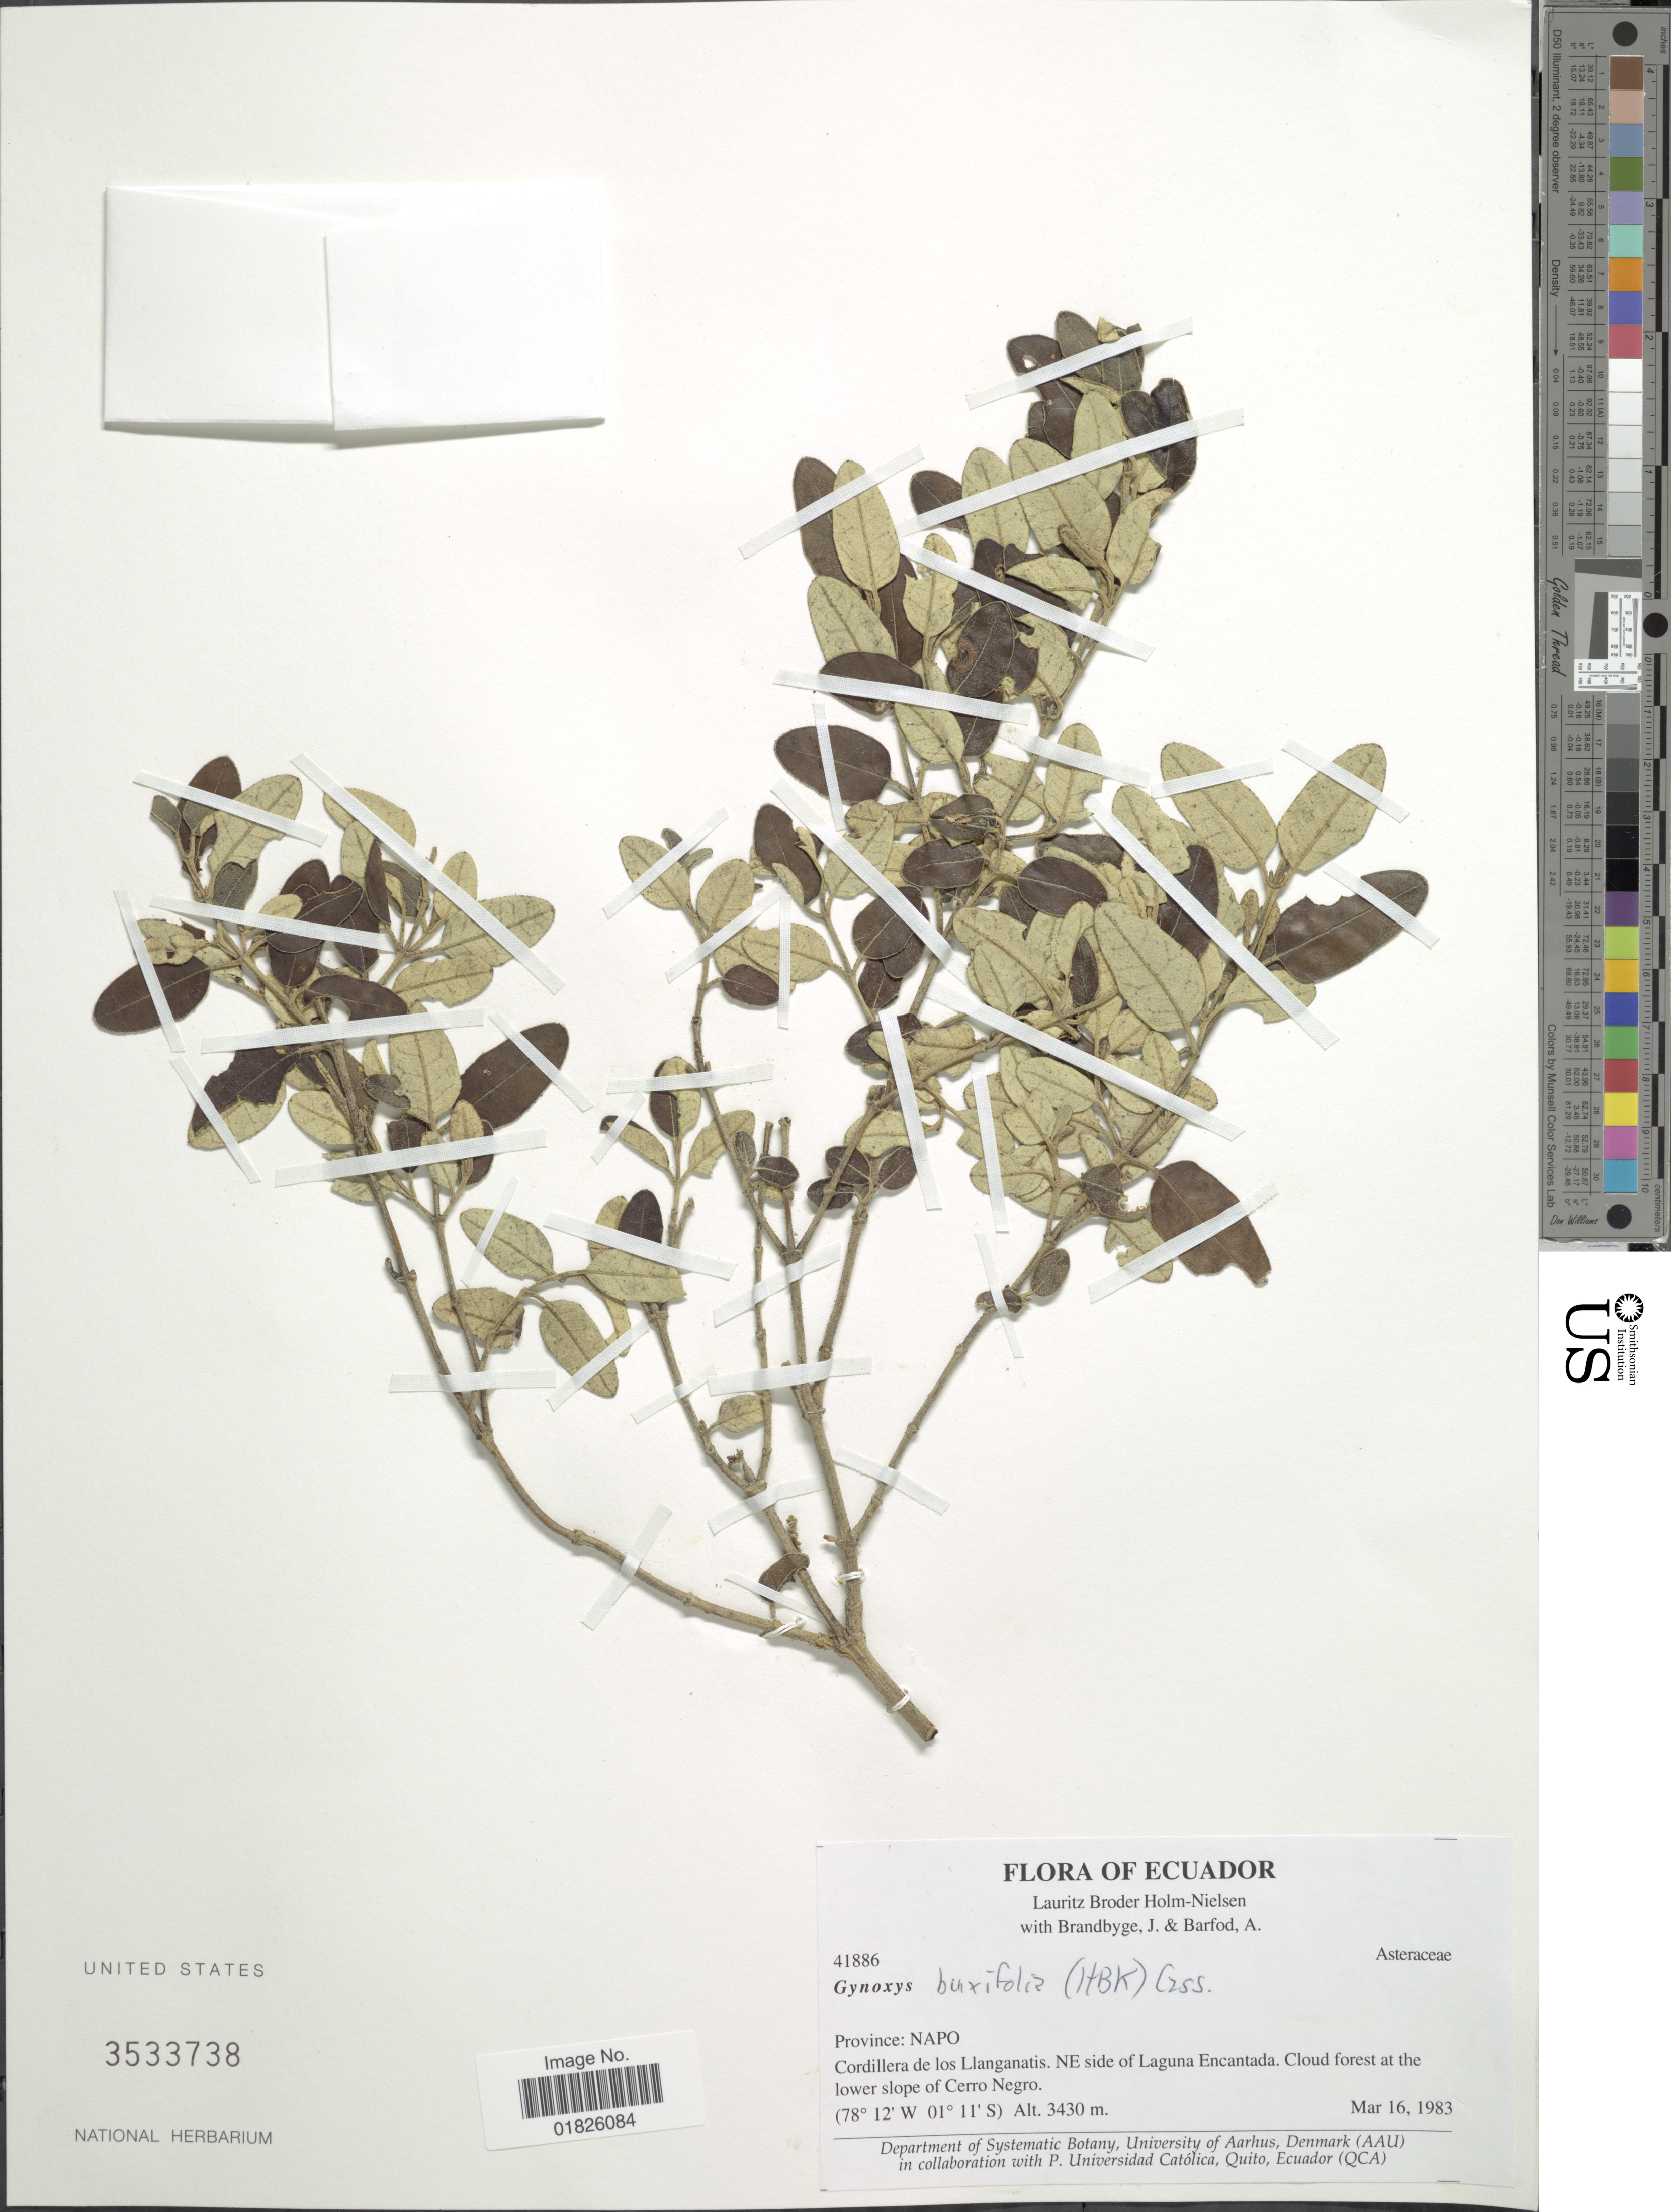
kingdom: Plantae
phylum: Tracheophyta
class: Magnoliopsida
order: Asterales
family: Asteraceae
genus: Gynoxys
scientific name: Gynoxys buxifolia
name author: (Kunth) Cass.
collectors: L. B. Holm-Nielsen, J. Brandbyge & A. Barfod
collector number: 41886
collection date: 1983-03-16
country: Ecuador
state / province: Napo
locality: Cordillera de Los Llanganatis. NE side of Laguna Encantada, lower slope of Cerro Negro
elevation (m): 3430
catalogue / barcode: US 3533738